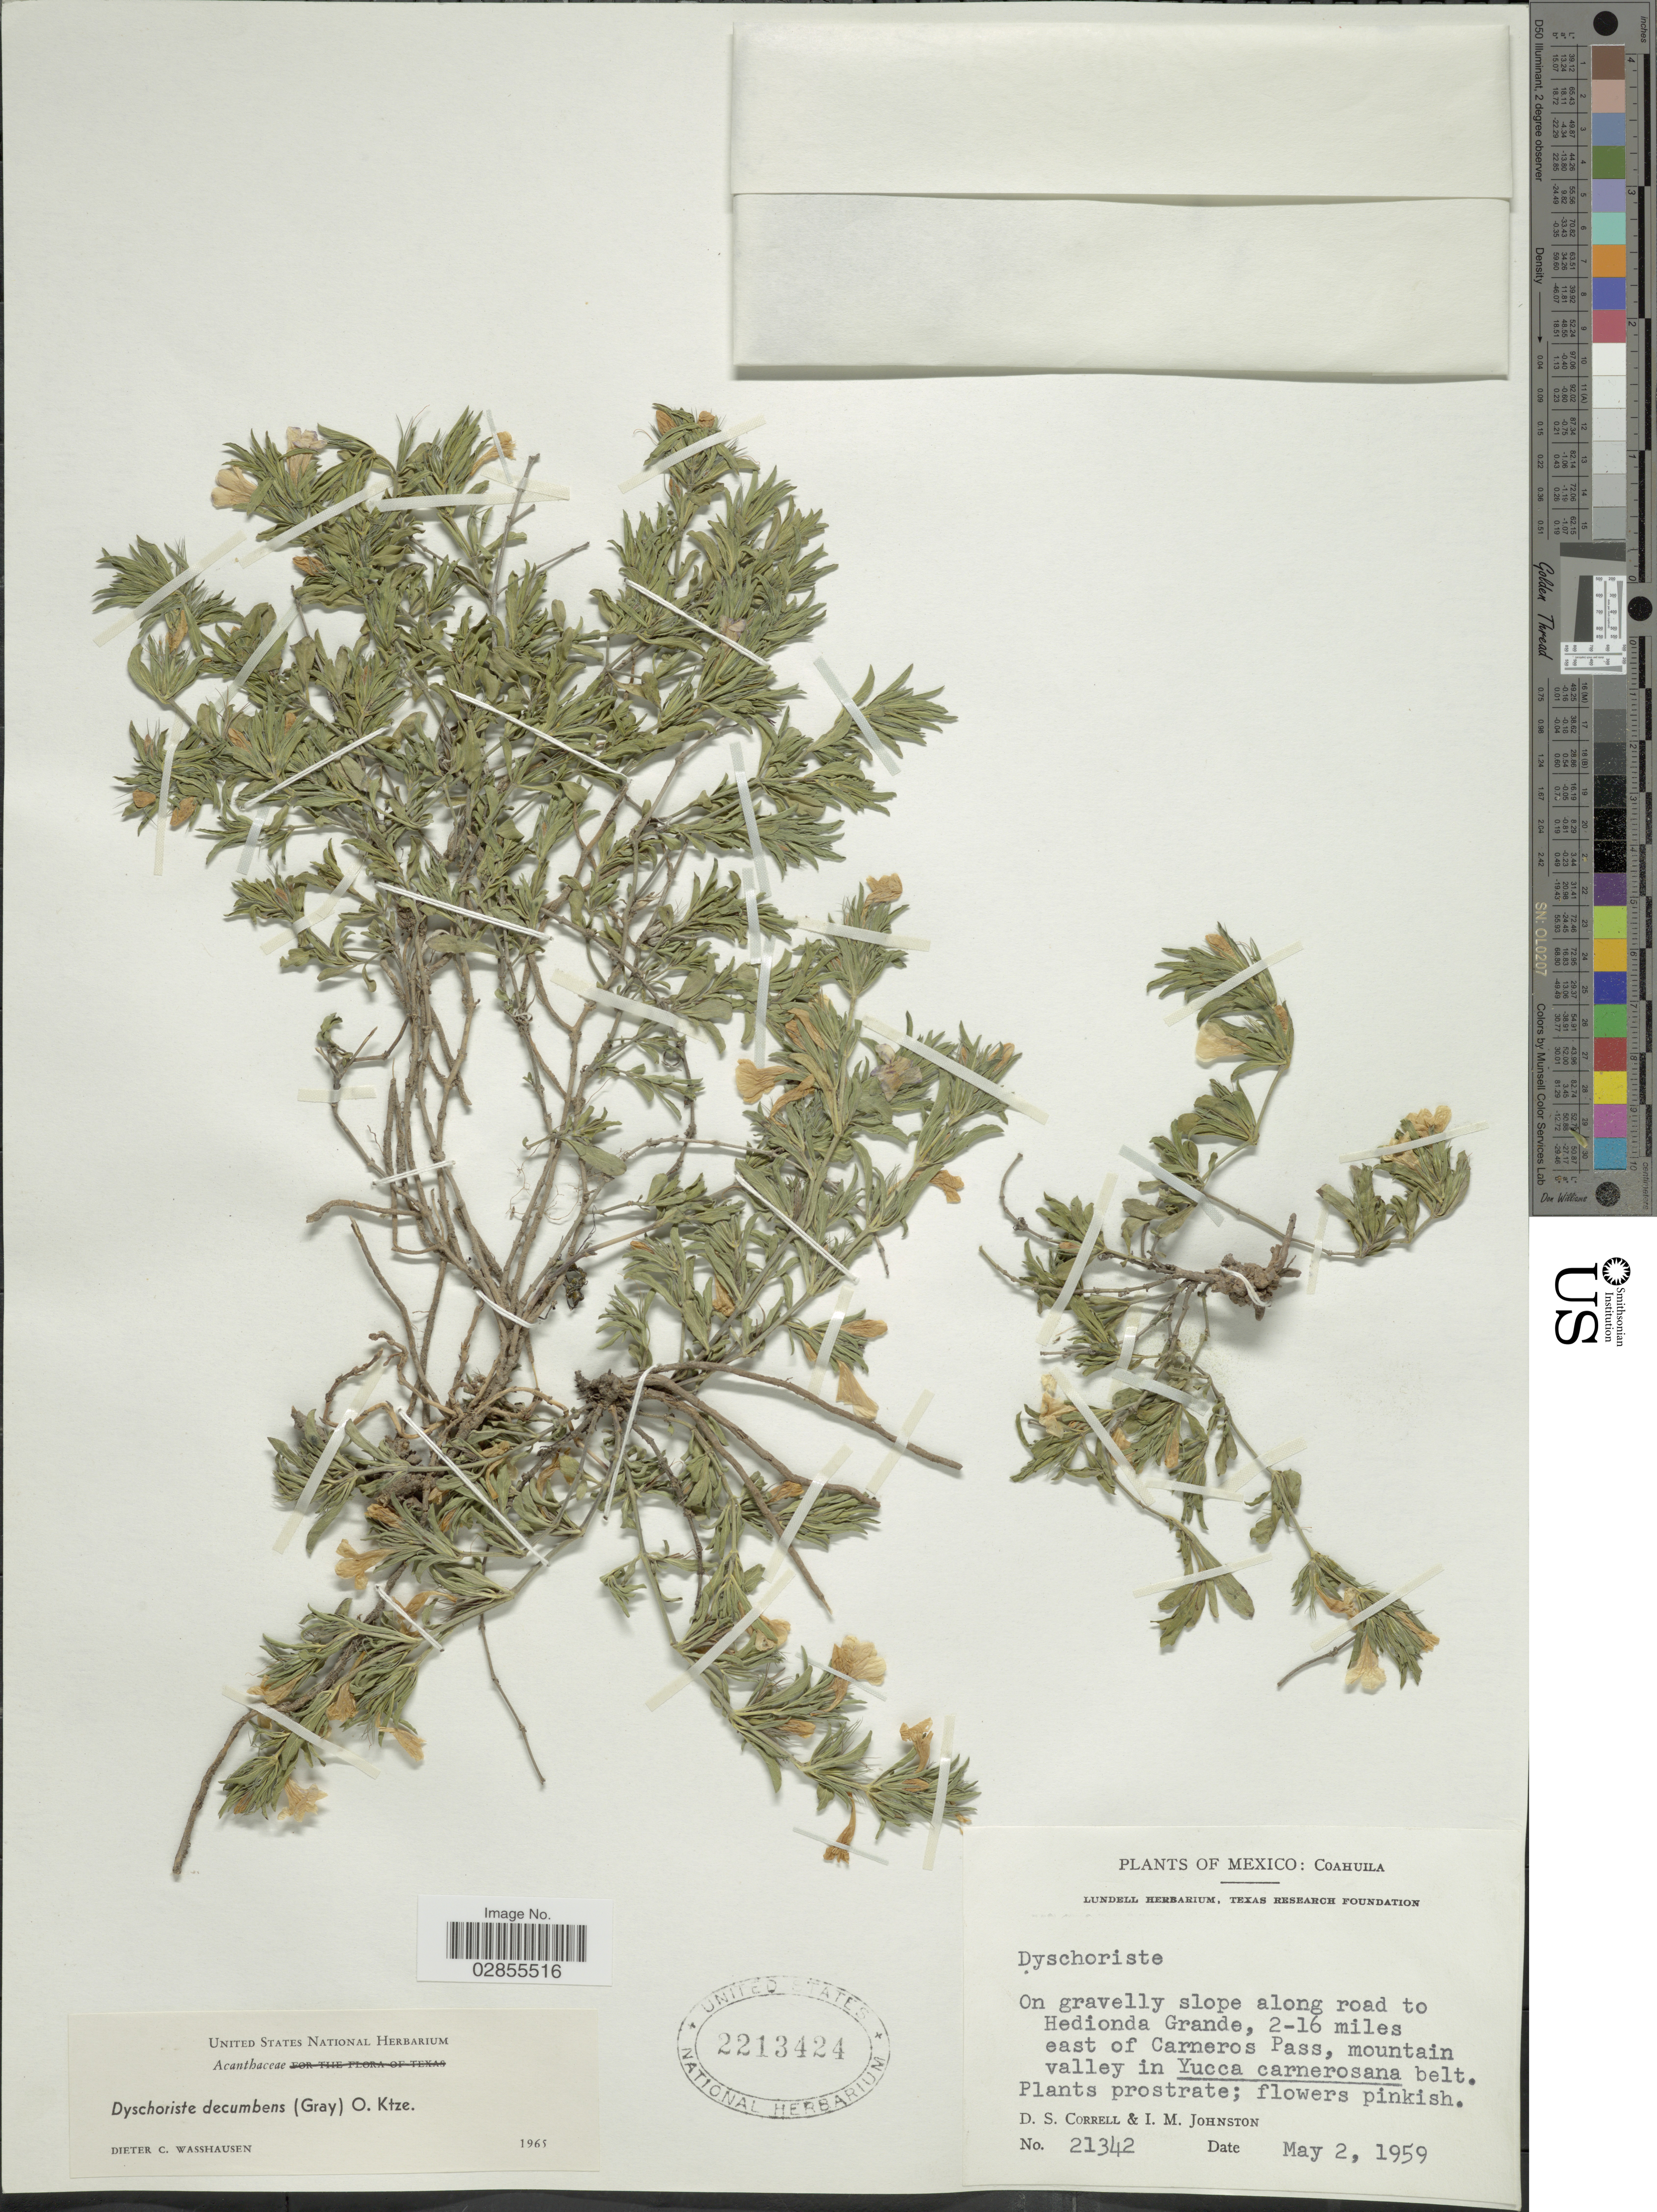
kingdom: Plantae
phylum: Tracheophyta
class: Magnoliopsida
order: Lamiales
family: Acanthaceae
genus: Dyschoriste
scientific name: Dyschoriste schiedeana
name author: (Nees) Kuntze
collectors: D. S. Correll & I.M. Johnston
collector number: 21342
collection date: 1959-05-02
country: Mexico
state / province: Coahuila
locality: On gravelly slope along road to Hedionda Grande, 2-16 miles east of Carneros Pass, mountain valley in Yucca carnerosana belt.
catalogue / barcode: US 2213424